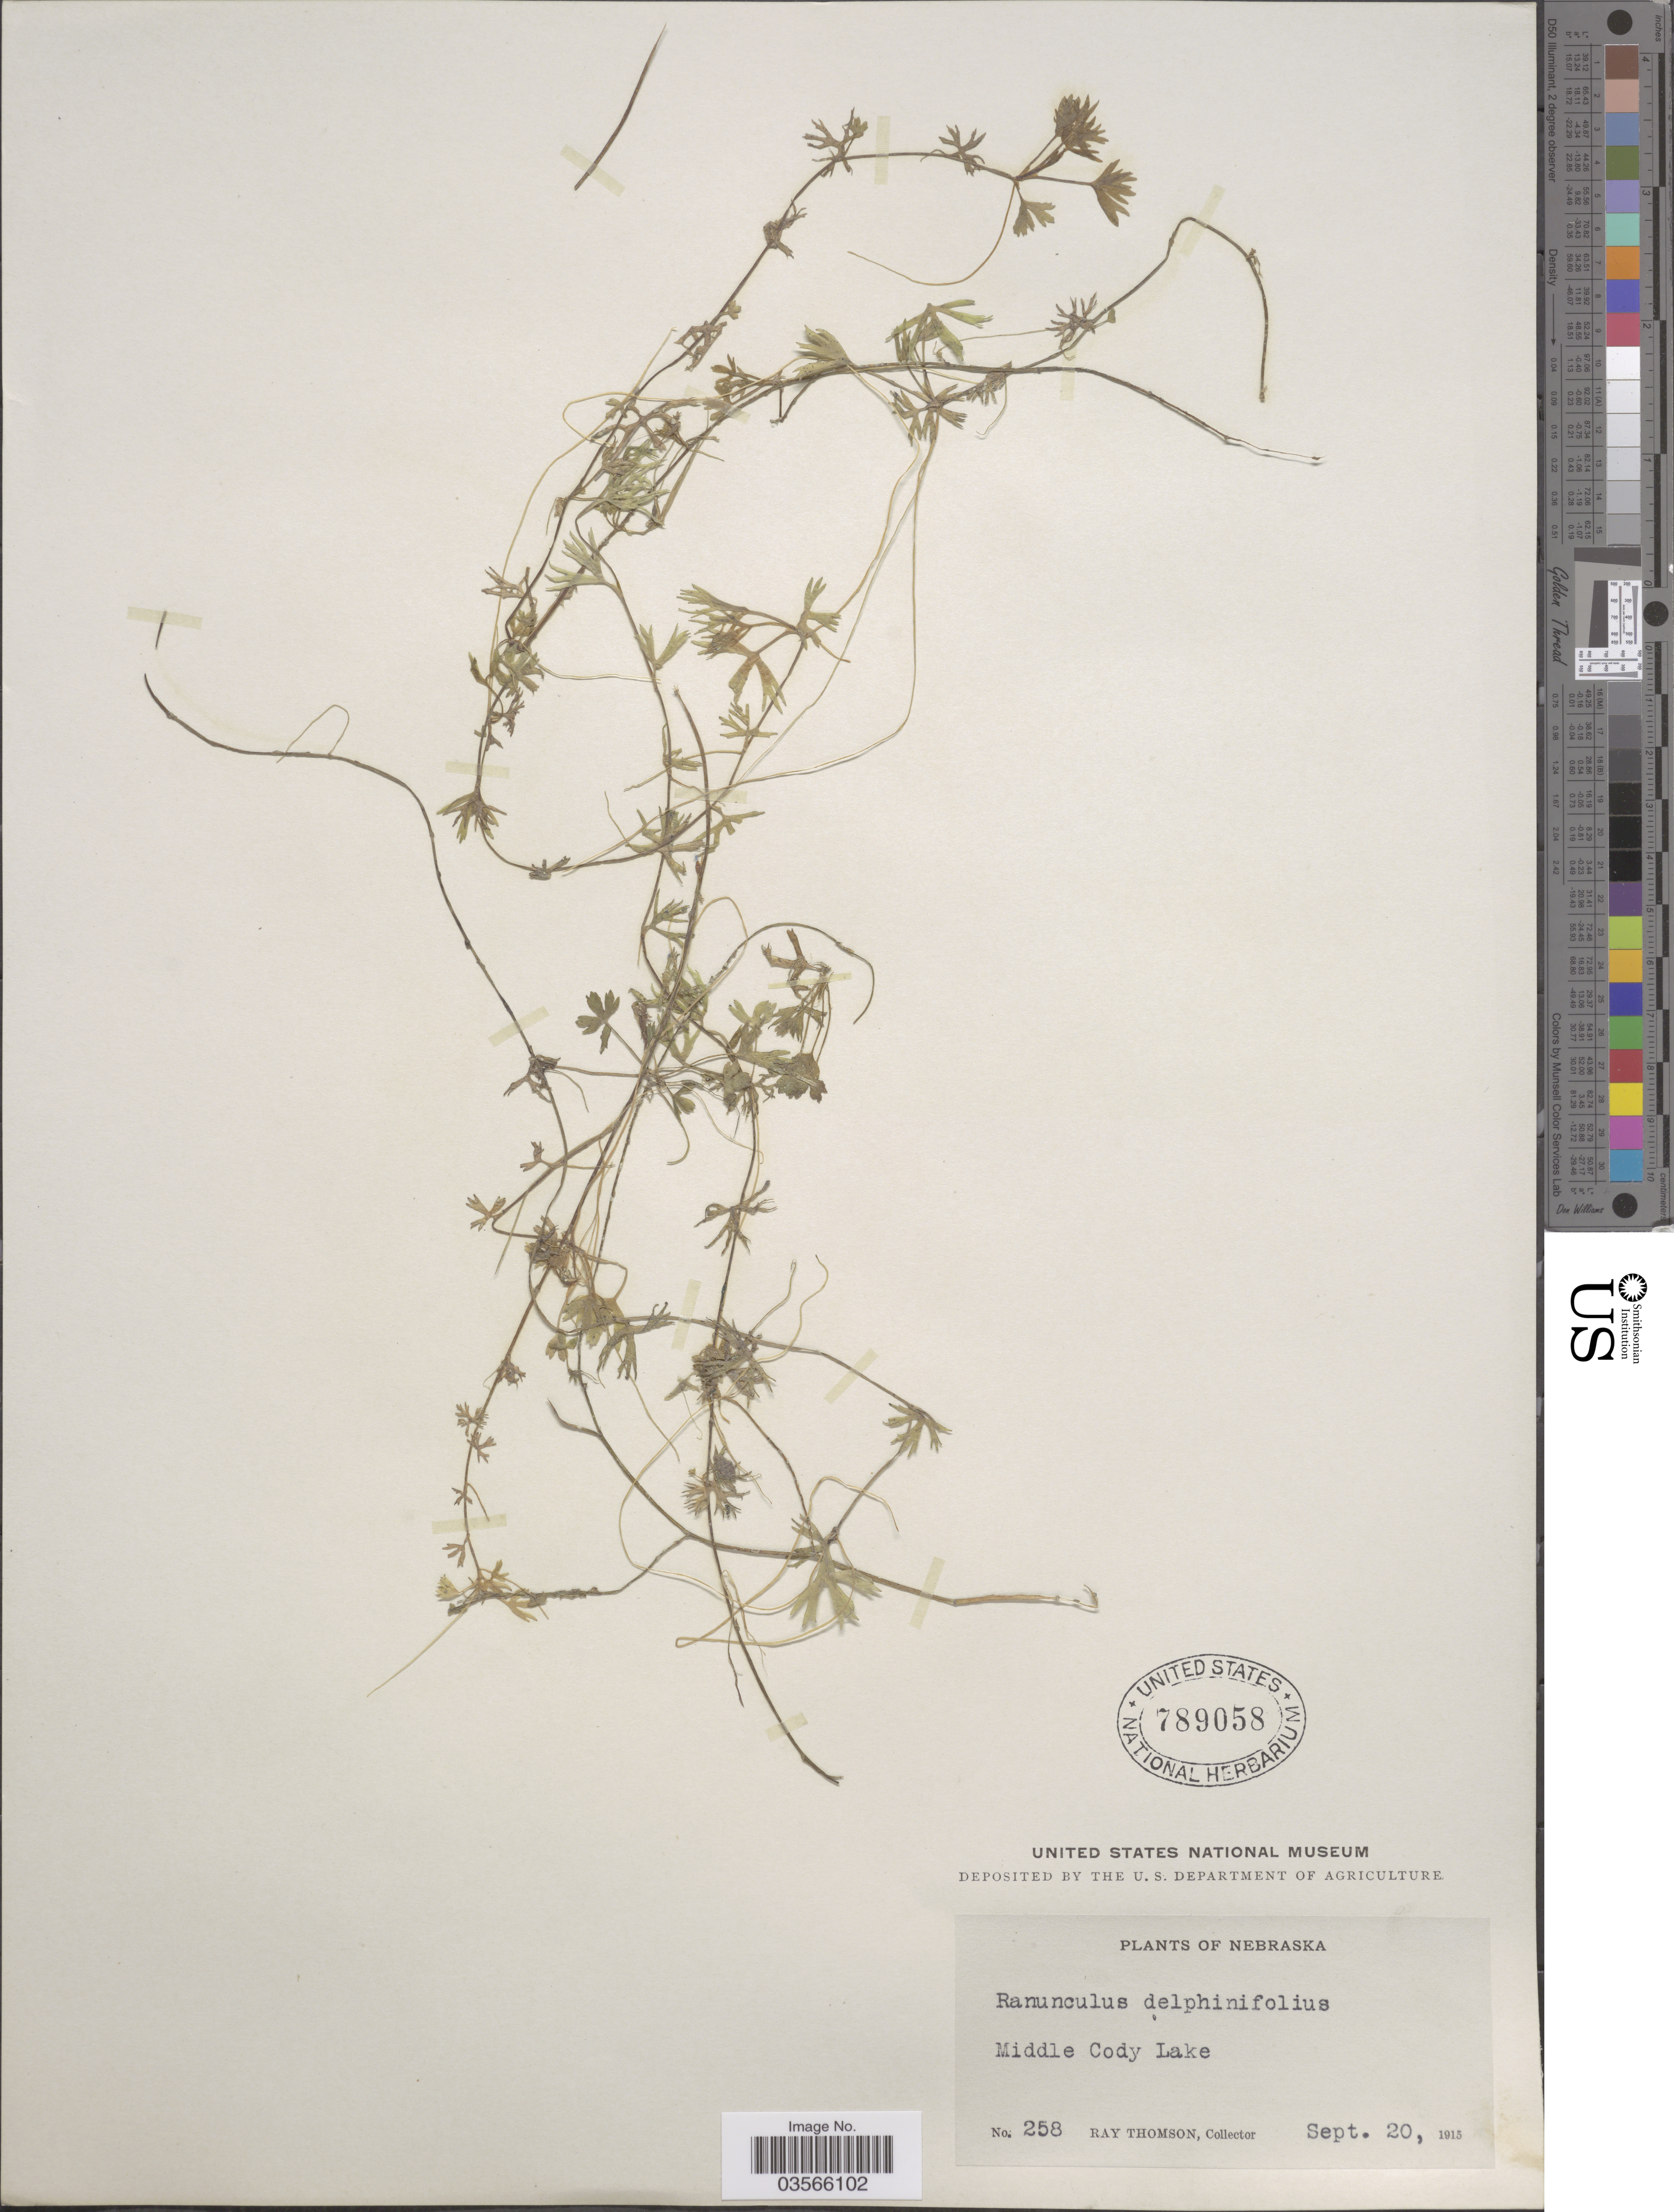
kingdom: Plantae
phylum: Tracheophyta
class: Magnoliopsida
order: Ranunculales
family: Ranunculaceae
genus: Ranunculus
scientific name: Ranunculus flabellaris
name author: Raf.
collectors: R. Thomson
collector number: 258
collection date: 1915-09-20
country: United States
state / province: Nebraska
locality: Middle Cody Lake.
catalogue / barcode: US 789058